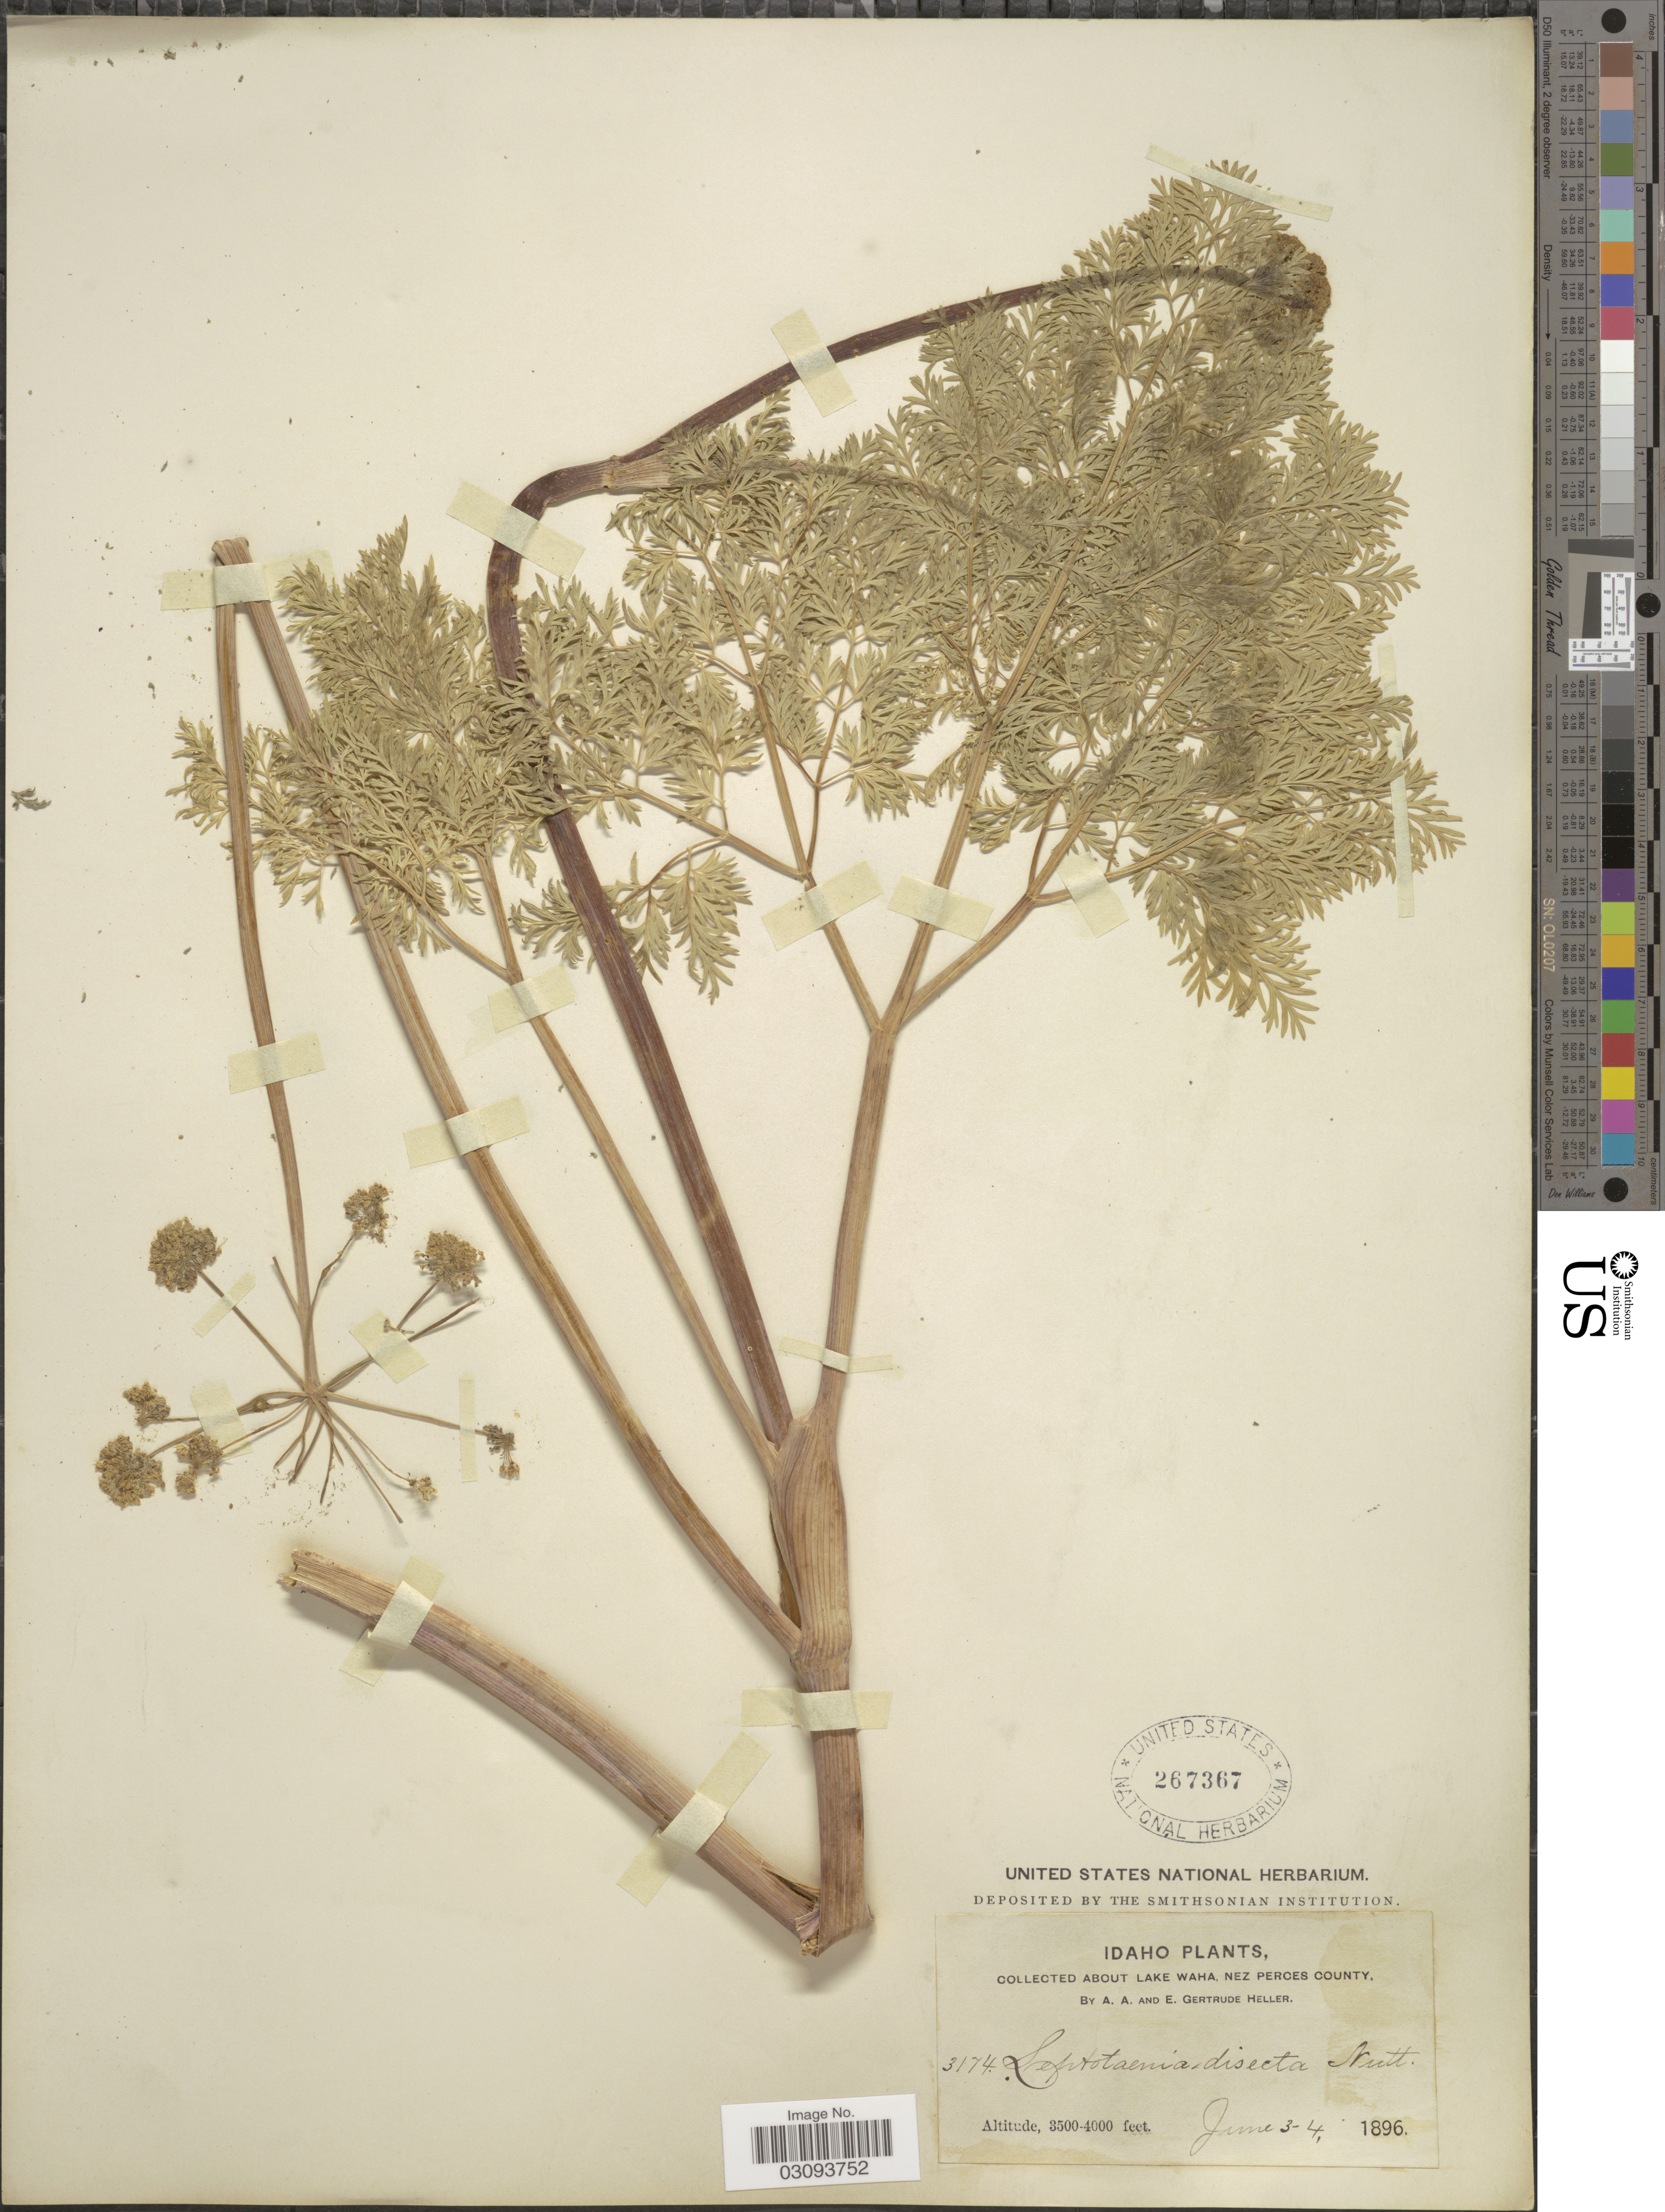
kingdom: Plantae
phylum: Tracheophyta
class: Magnoliopsida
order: Apiales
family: Apiaceae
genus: Lomatium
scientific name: Lomatium dissectum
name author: (Nutt.) Mathias & Constance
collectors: A. A. Heller & E. G. Heller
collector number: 3174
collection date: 1896-06-03/1896-06-04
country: United States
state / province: Idaho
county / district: Nez Perce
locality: About Lake Waha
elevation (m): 1067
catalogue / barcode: US 267367